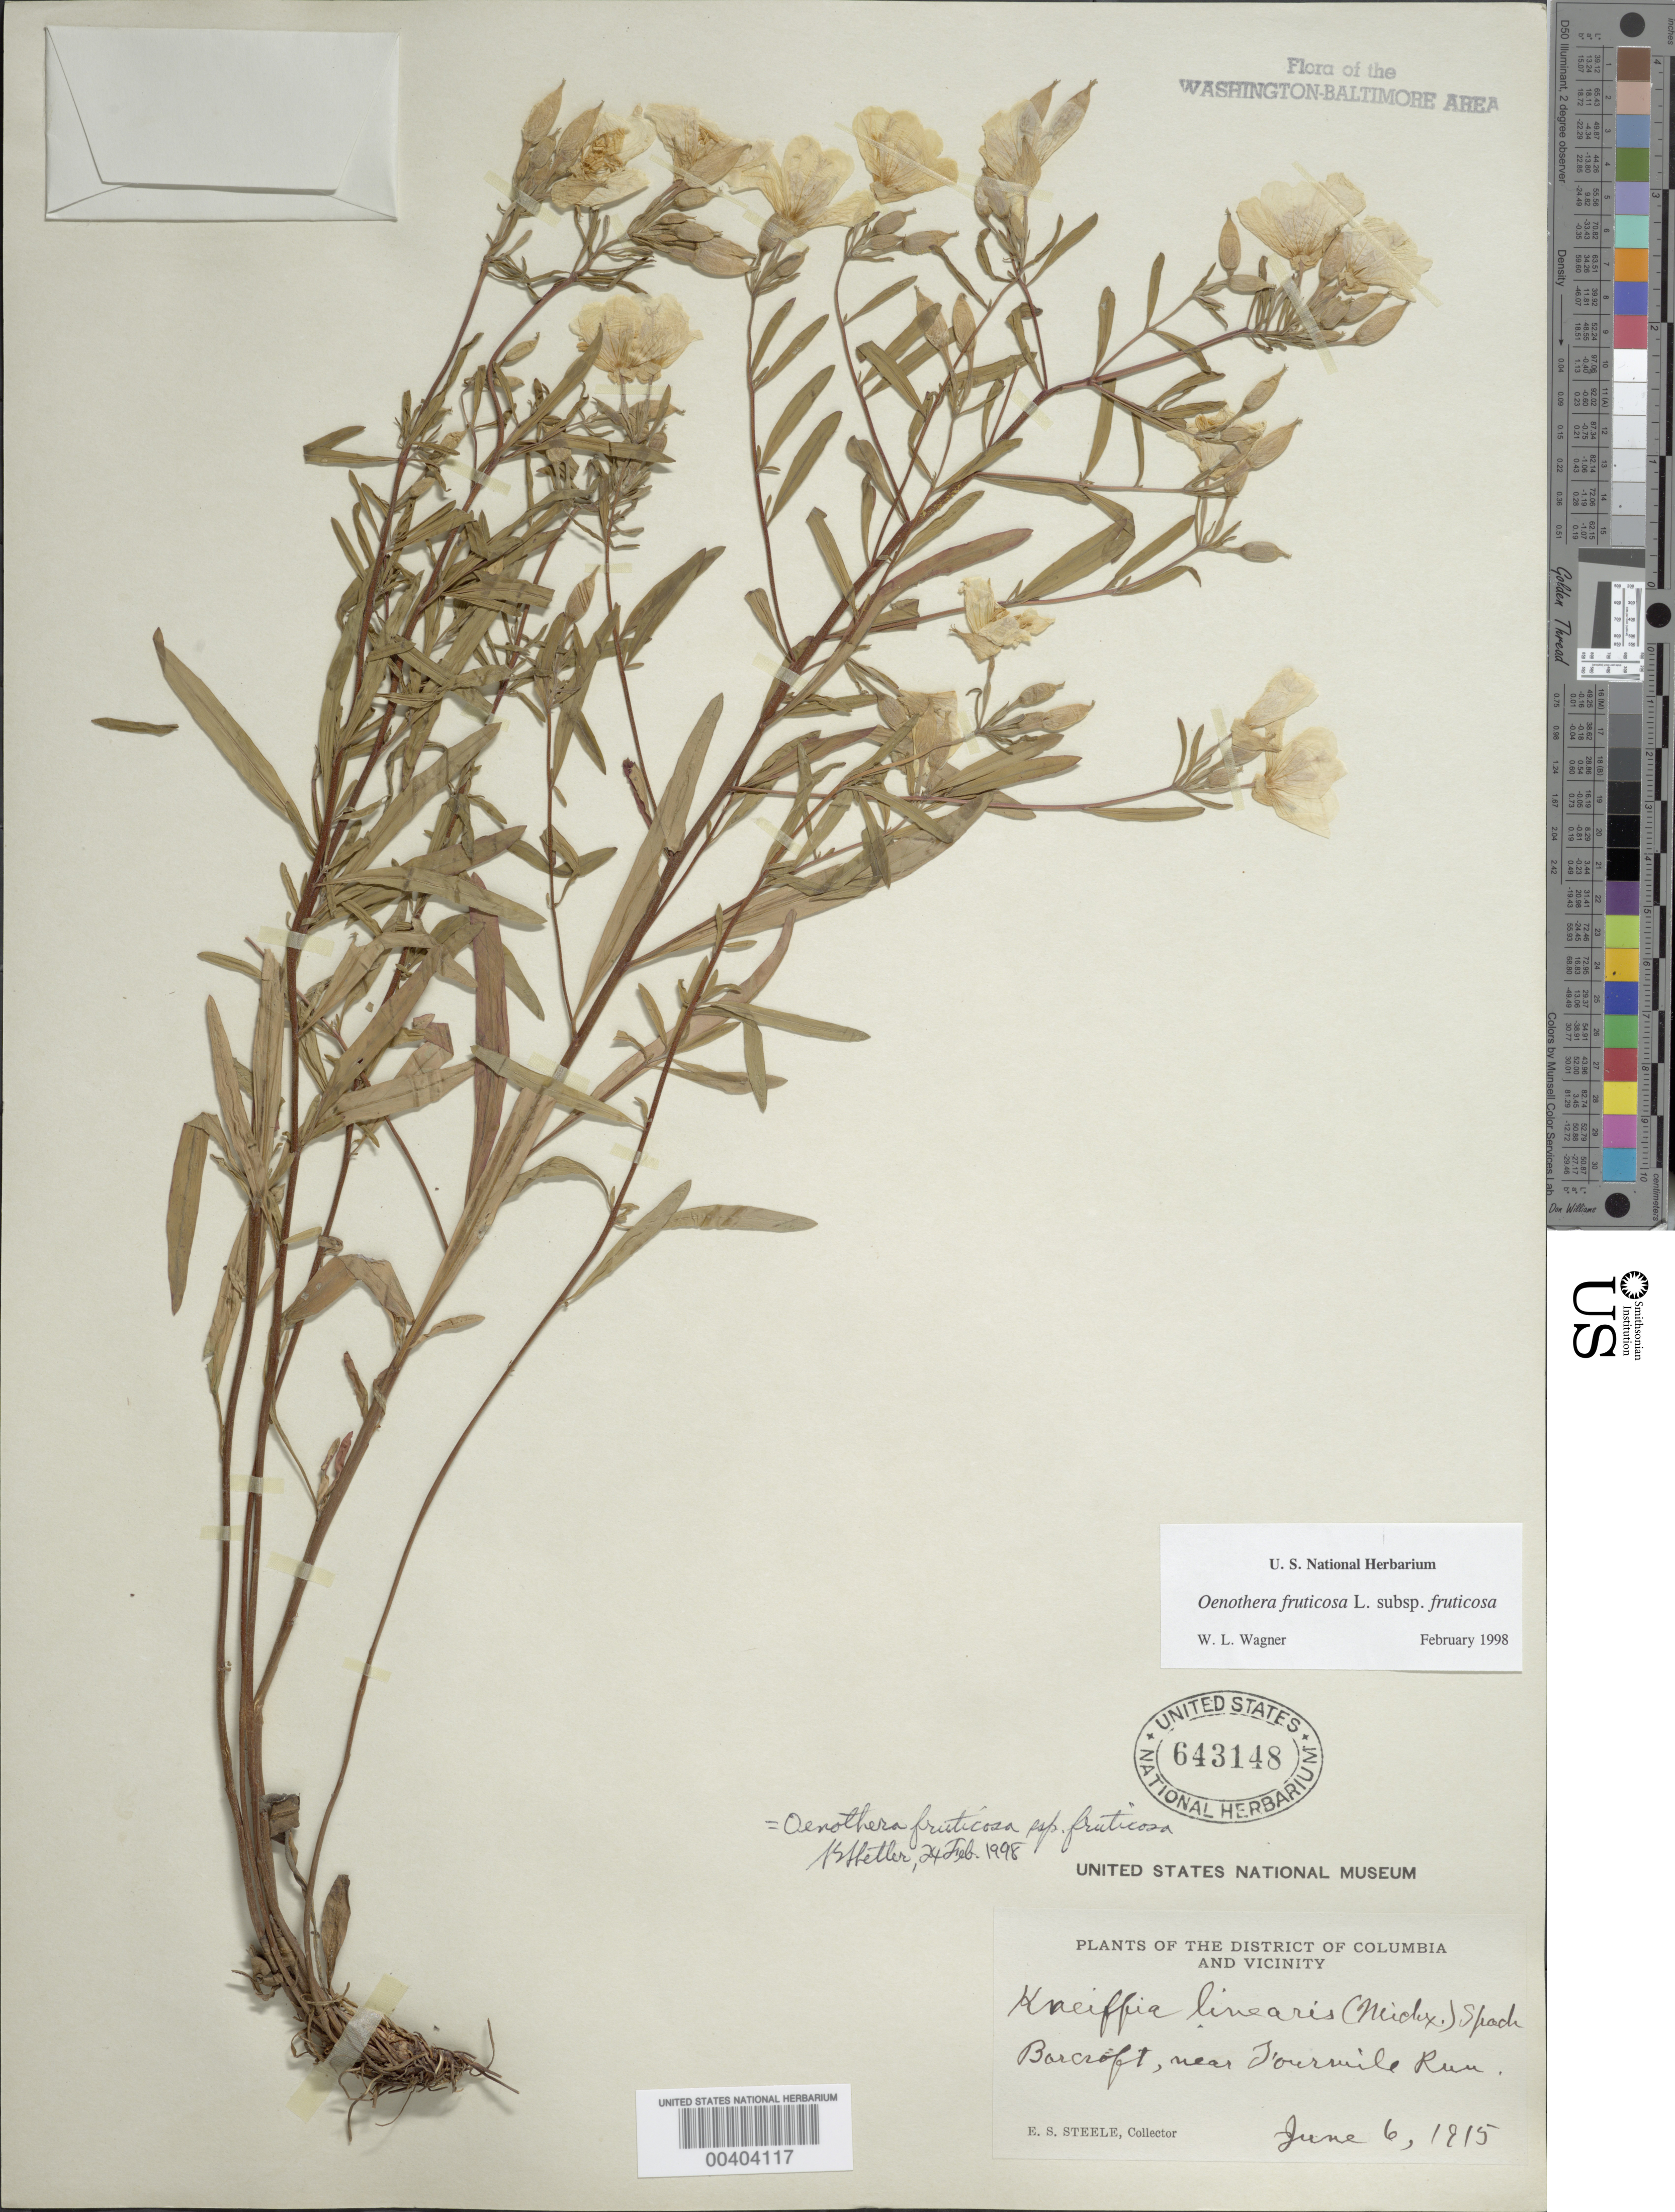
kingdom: Plantae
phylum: Tracheophyta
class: Magnoliopsida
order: Myrtales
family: Onagraceae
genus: Oenothera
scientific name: Oenothera fruticosa subsp. fruticosa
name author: L.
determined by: Wagner, W. L., (BOT), Smithsonian Institution - National Museum of Natural History (UNITED STATES)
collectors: E. Steele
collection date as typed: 06 Jun 1915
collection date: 1915-06-06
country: United States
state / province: Virginia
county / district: Arlington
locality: Barcroft, near Four Mile Run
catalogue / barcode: US 643148